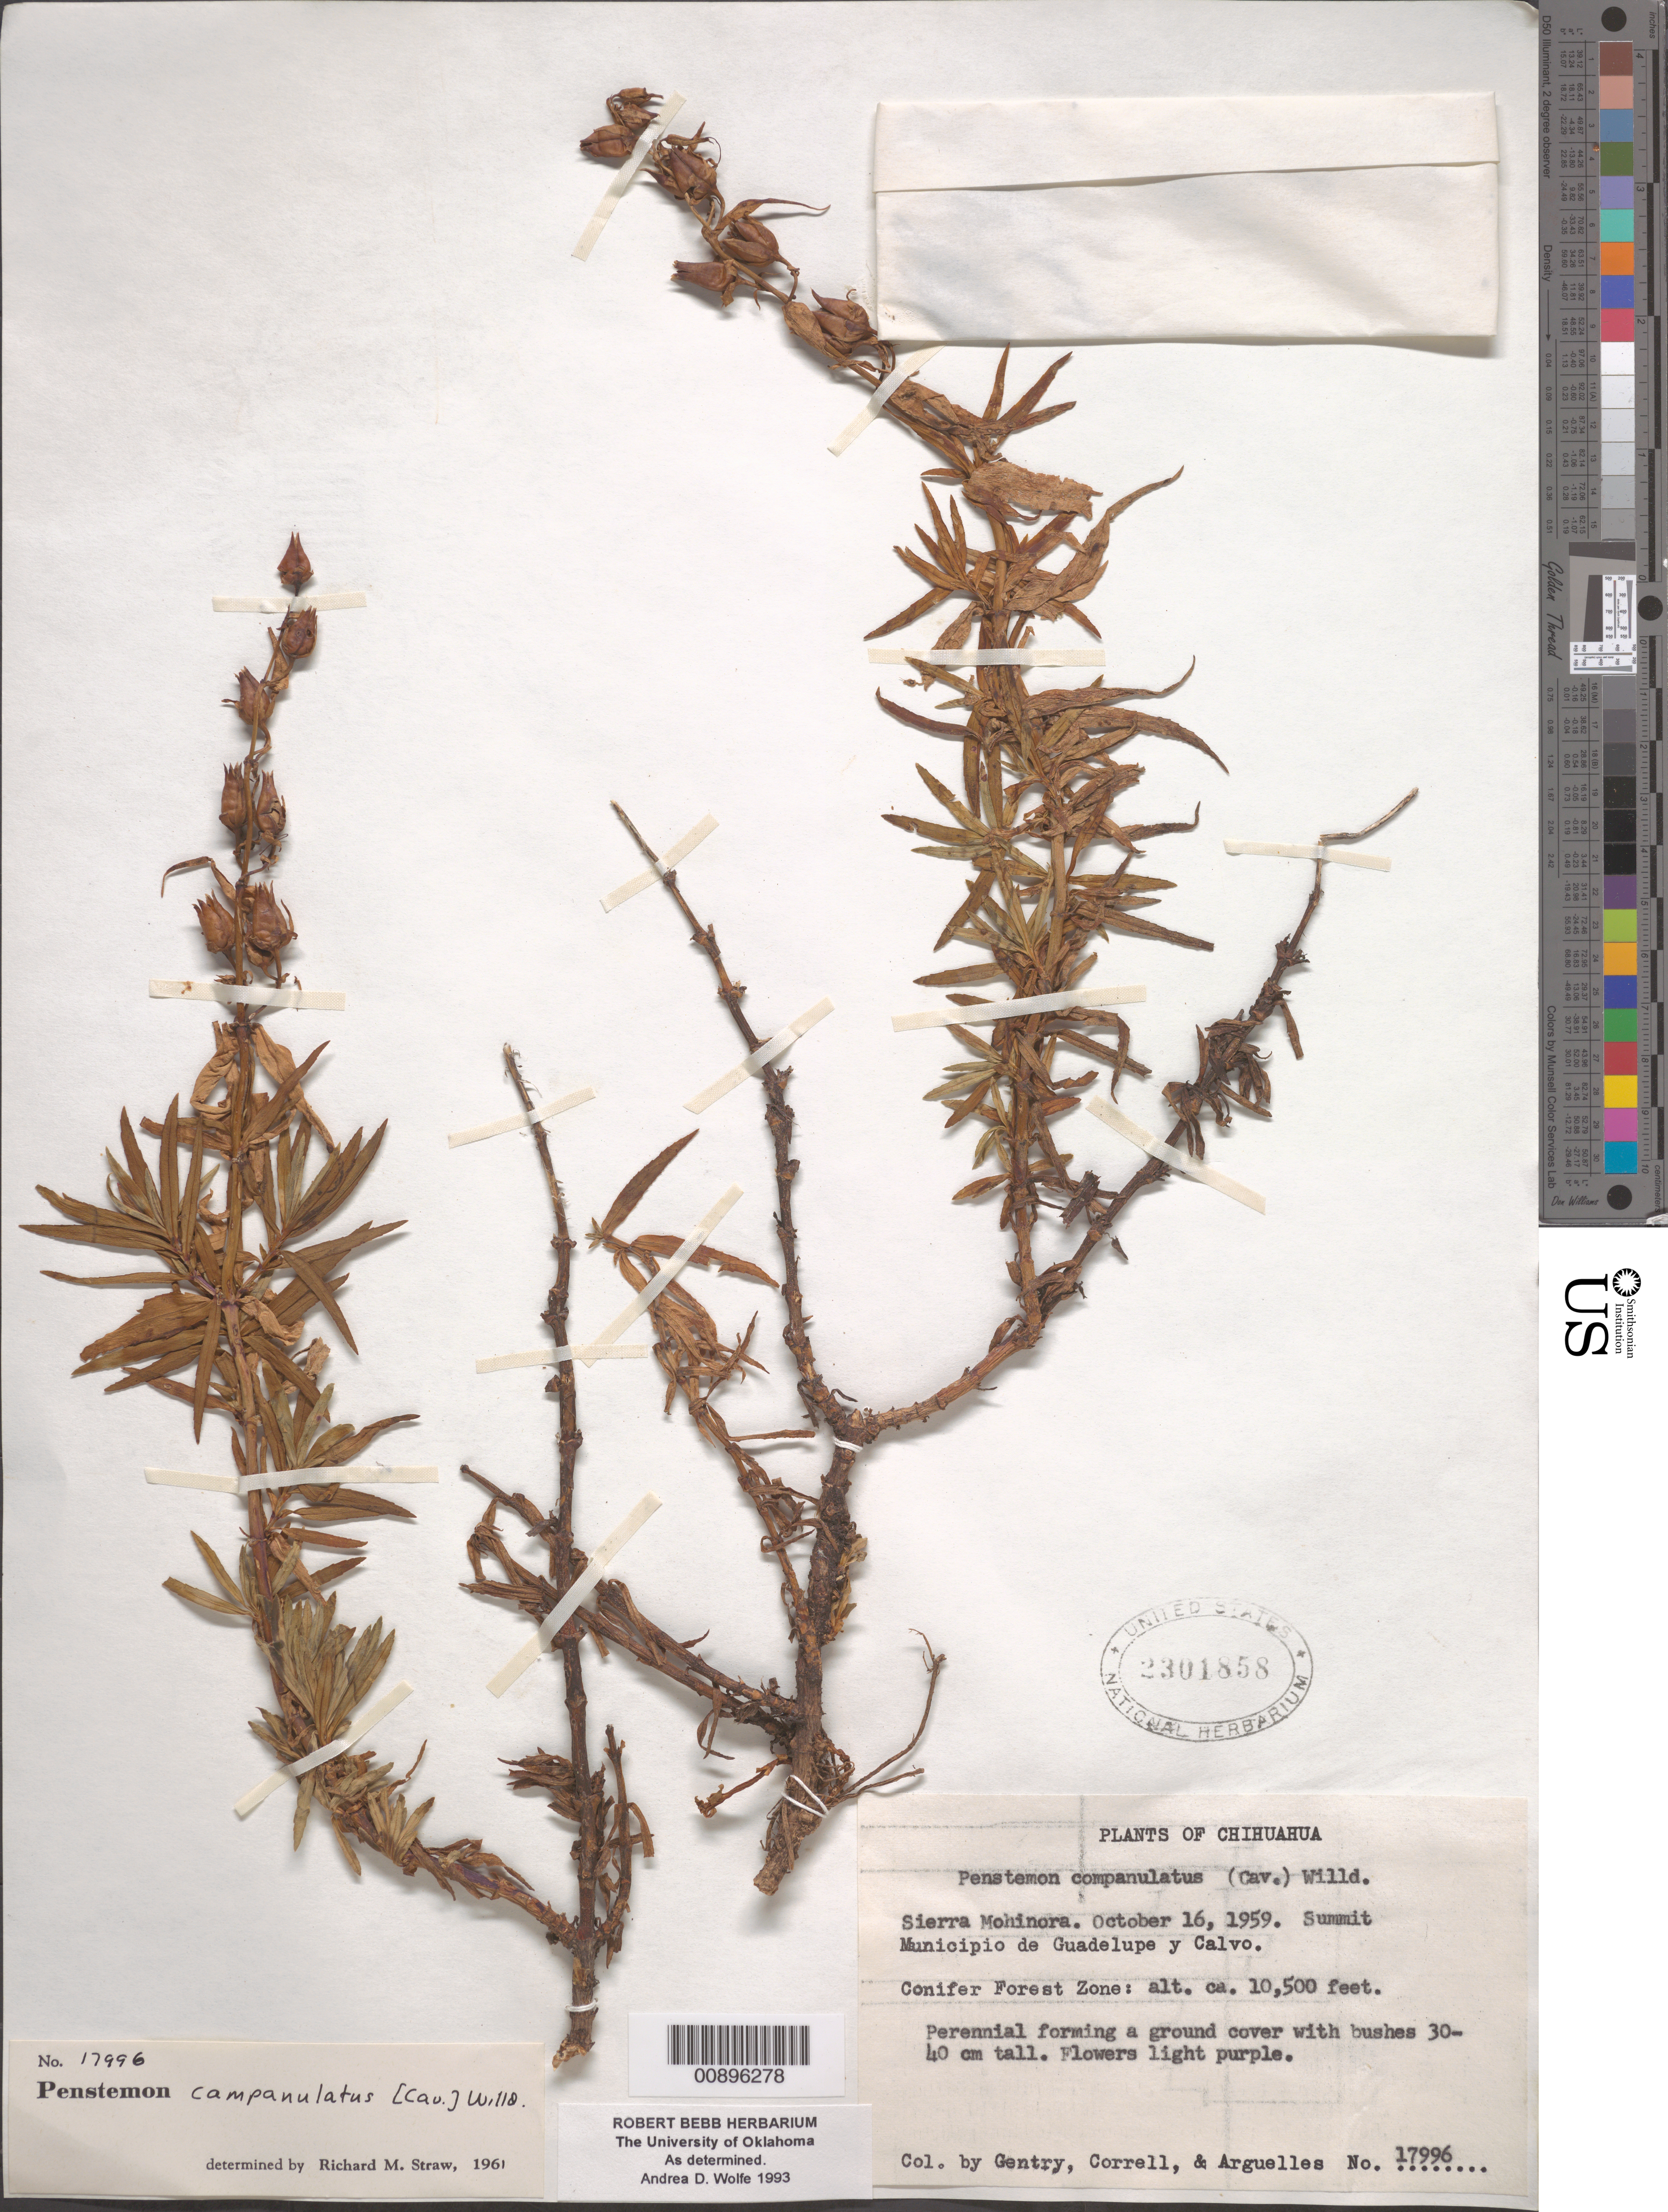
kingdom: Plantae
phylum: Tracheophyta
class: Magnoliopsida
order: Lamiales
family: Plantaginaceae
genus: Penstemon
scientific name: Penstemon campanulatus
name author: (Cav.) Willd.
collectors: Gentry, --, -- Correll & Arguelles, --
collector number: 17996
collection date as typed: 16 Oct 1959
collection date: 1959-10-16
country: Mexico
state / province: Chihuahua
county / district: Guadalupe y Calvo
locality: Summit of Sierra Mohinora, Chihuahua.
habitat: Conifer Forest Zone.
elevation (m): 3200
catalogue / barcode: US 2301858